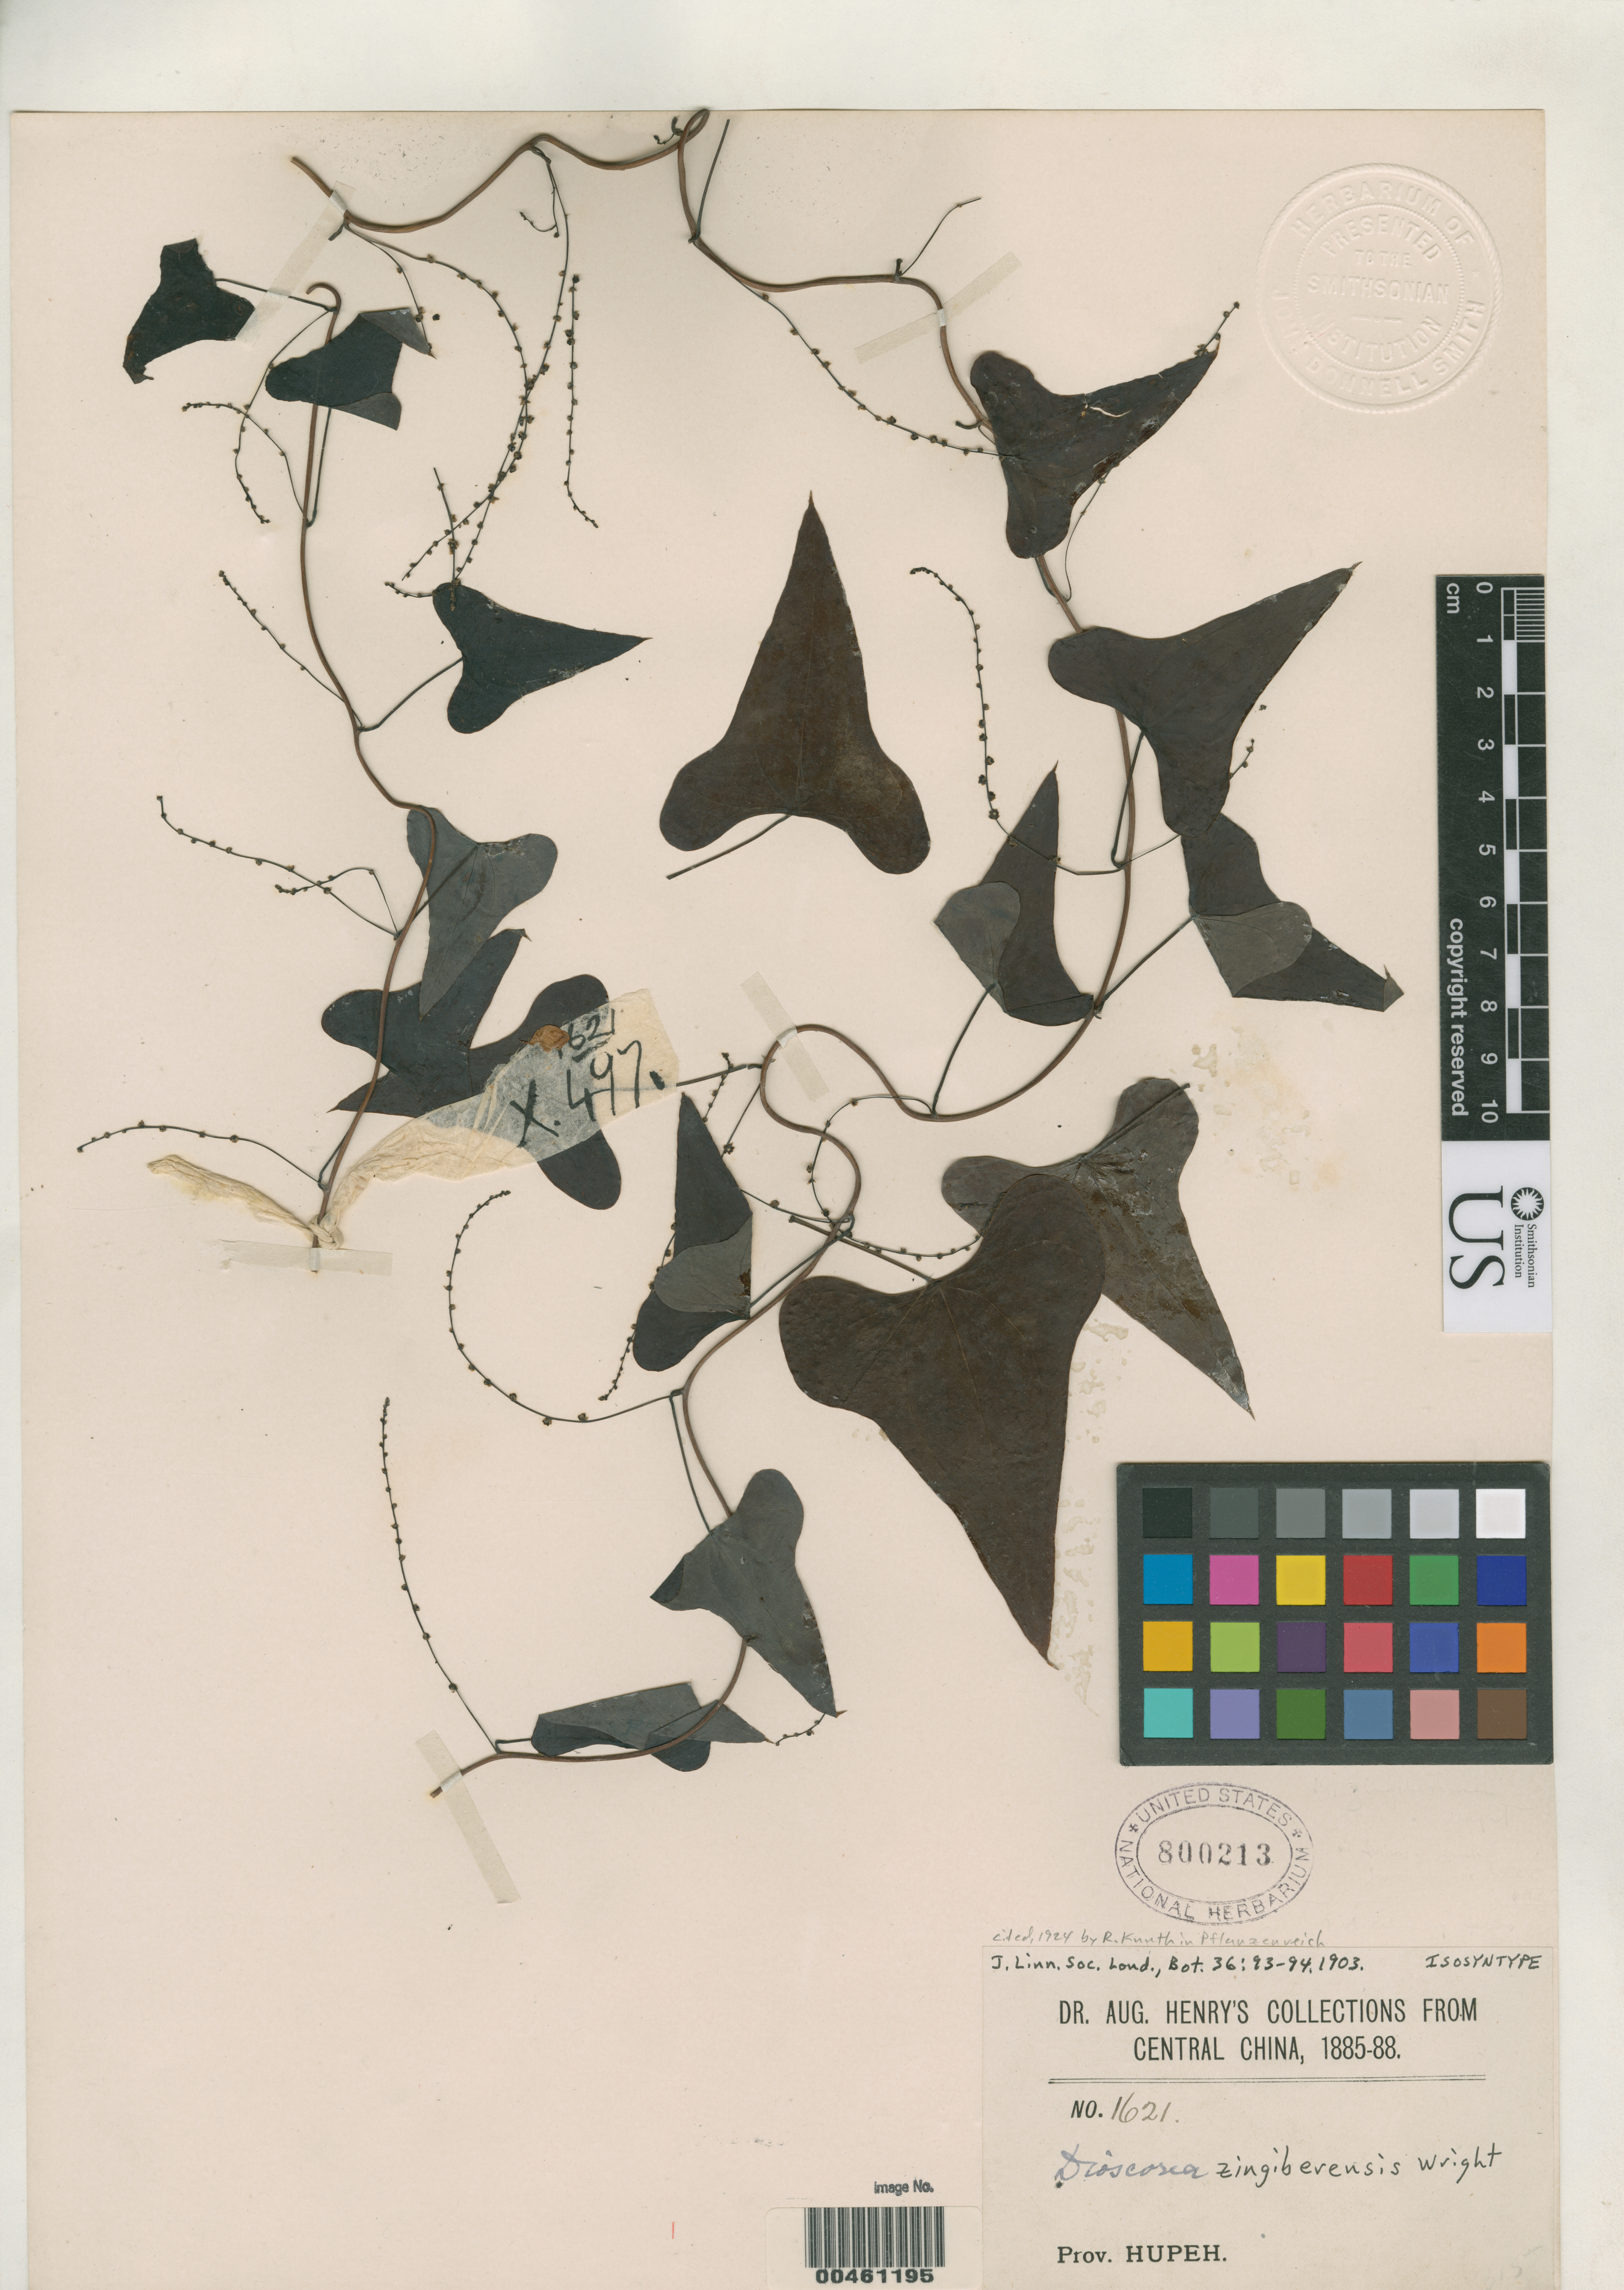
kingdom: Plantae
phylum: Tracheophyta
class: Liliopsida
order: Dioscoreales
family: Dioscoreaceae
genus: Dioscorea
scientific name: Dioscorea zingiberensis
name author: C.H. Wright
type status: Isosyntype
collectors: A. Henry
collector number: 1621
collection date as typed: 1885 to 1888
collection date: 1885/1888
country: China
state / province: Hubei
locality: Ichang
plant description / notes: Collection (but not US sheet) cited by Knuth, 1924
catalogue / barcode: US 800213